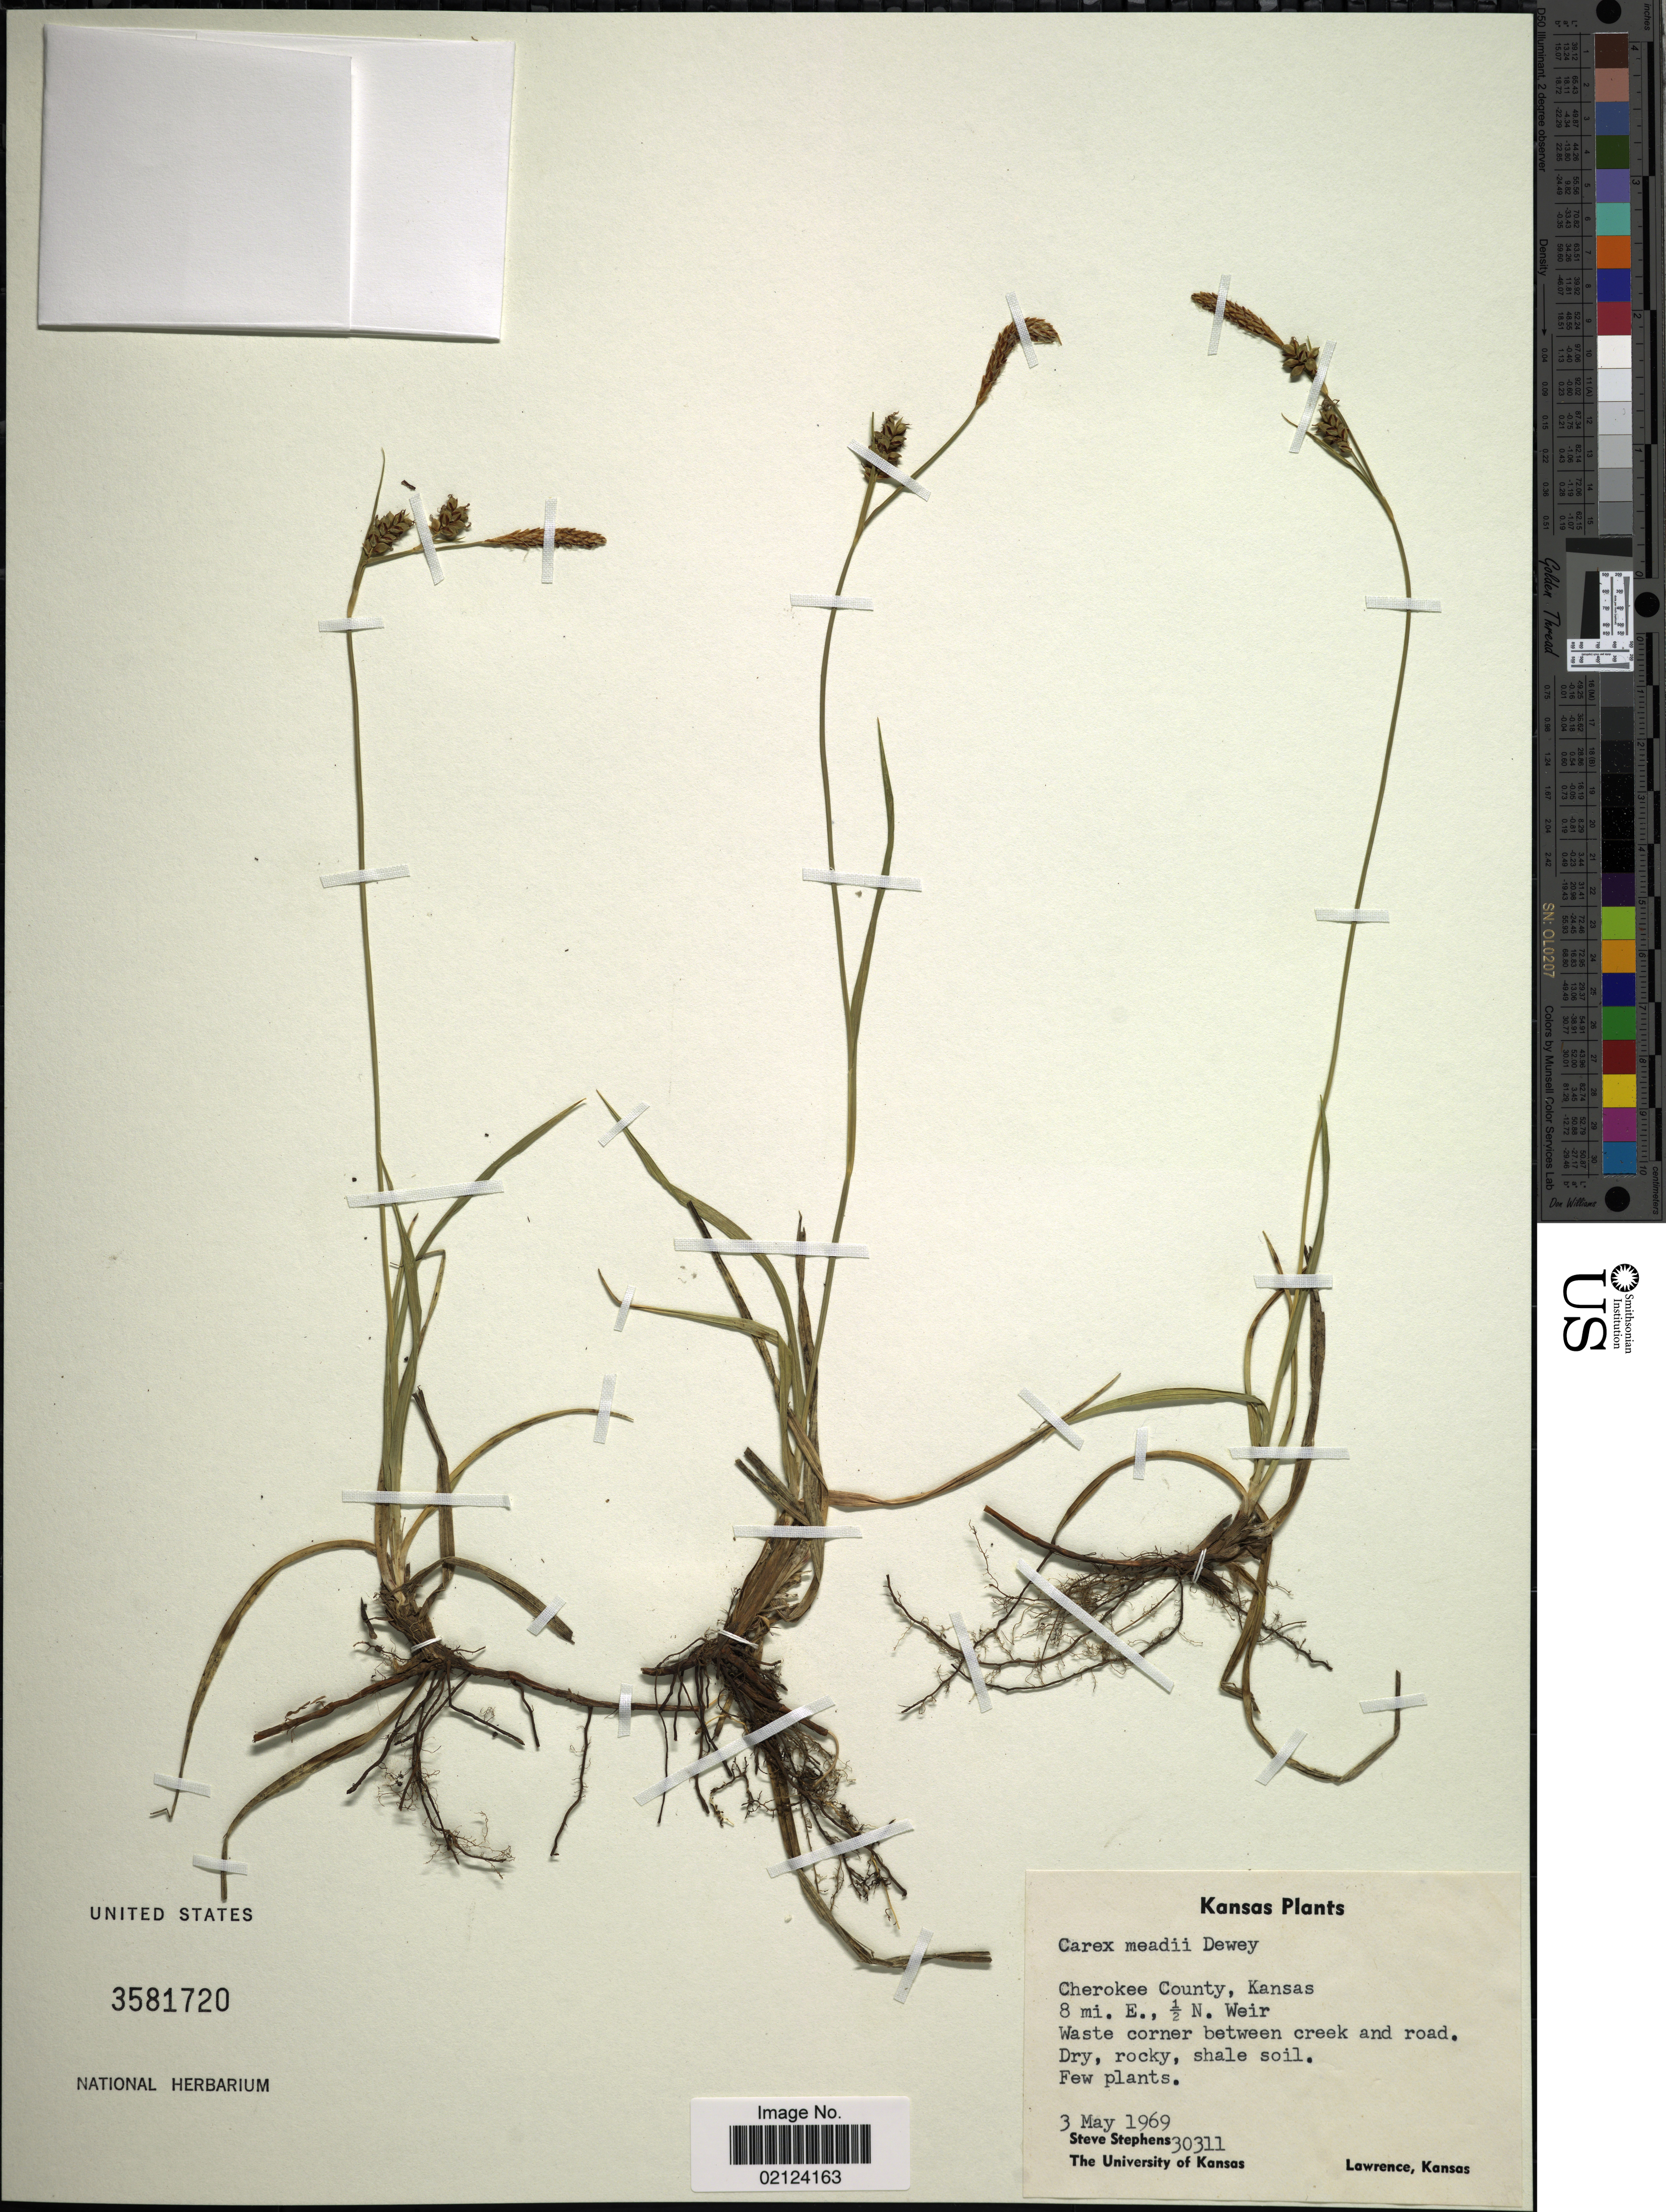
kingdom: Plantae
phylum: Tracheophyta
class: Liliopsida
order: Poales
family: Cyperaceae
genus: Carex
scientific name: Carex meadii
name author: Dewey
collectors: S. Stephens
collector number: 30311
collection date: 1969-05-03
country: United States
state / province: Kansas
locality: Cherokee County, 8 mi. E. ½ N. Weir Waste corner between creek and road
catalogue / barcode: US 3581720